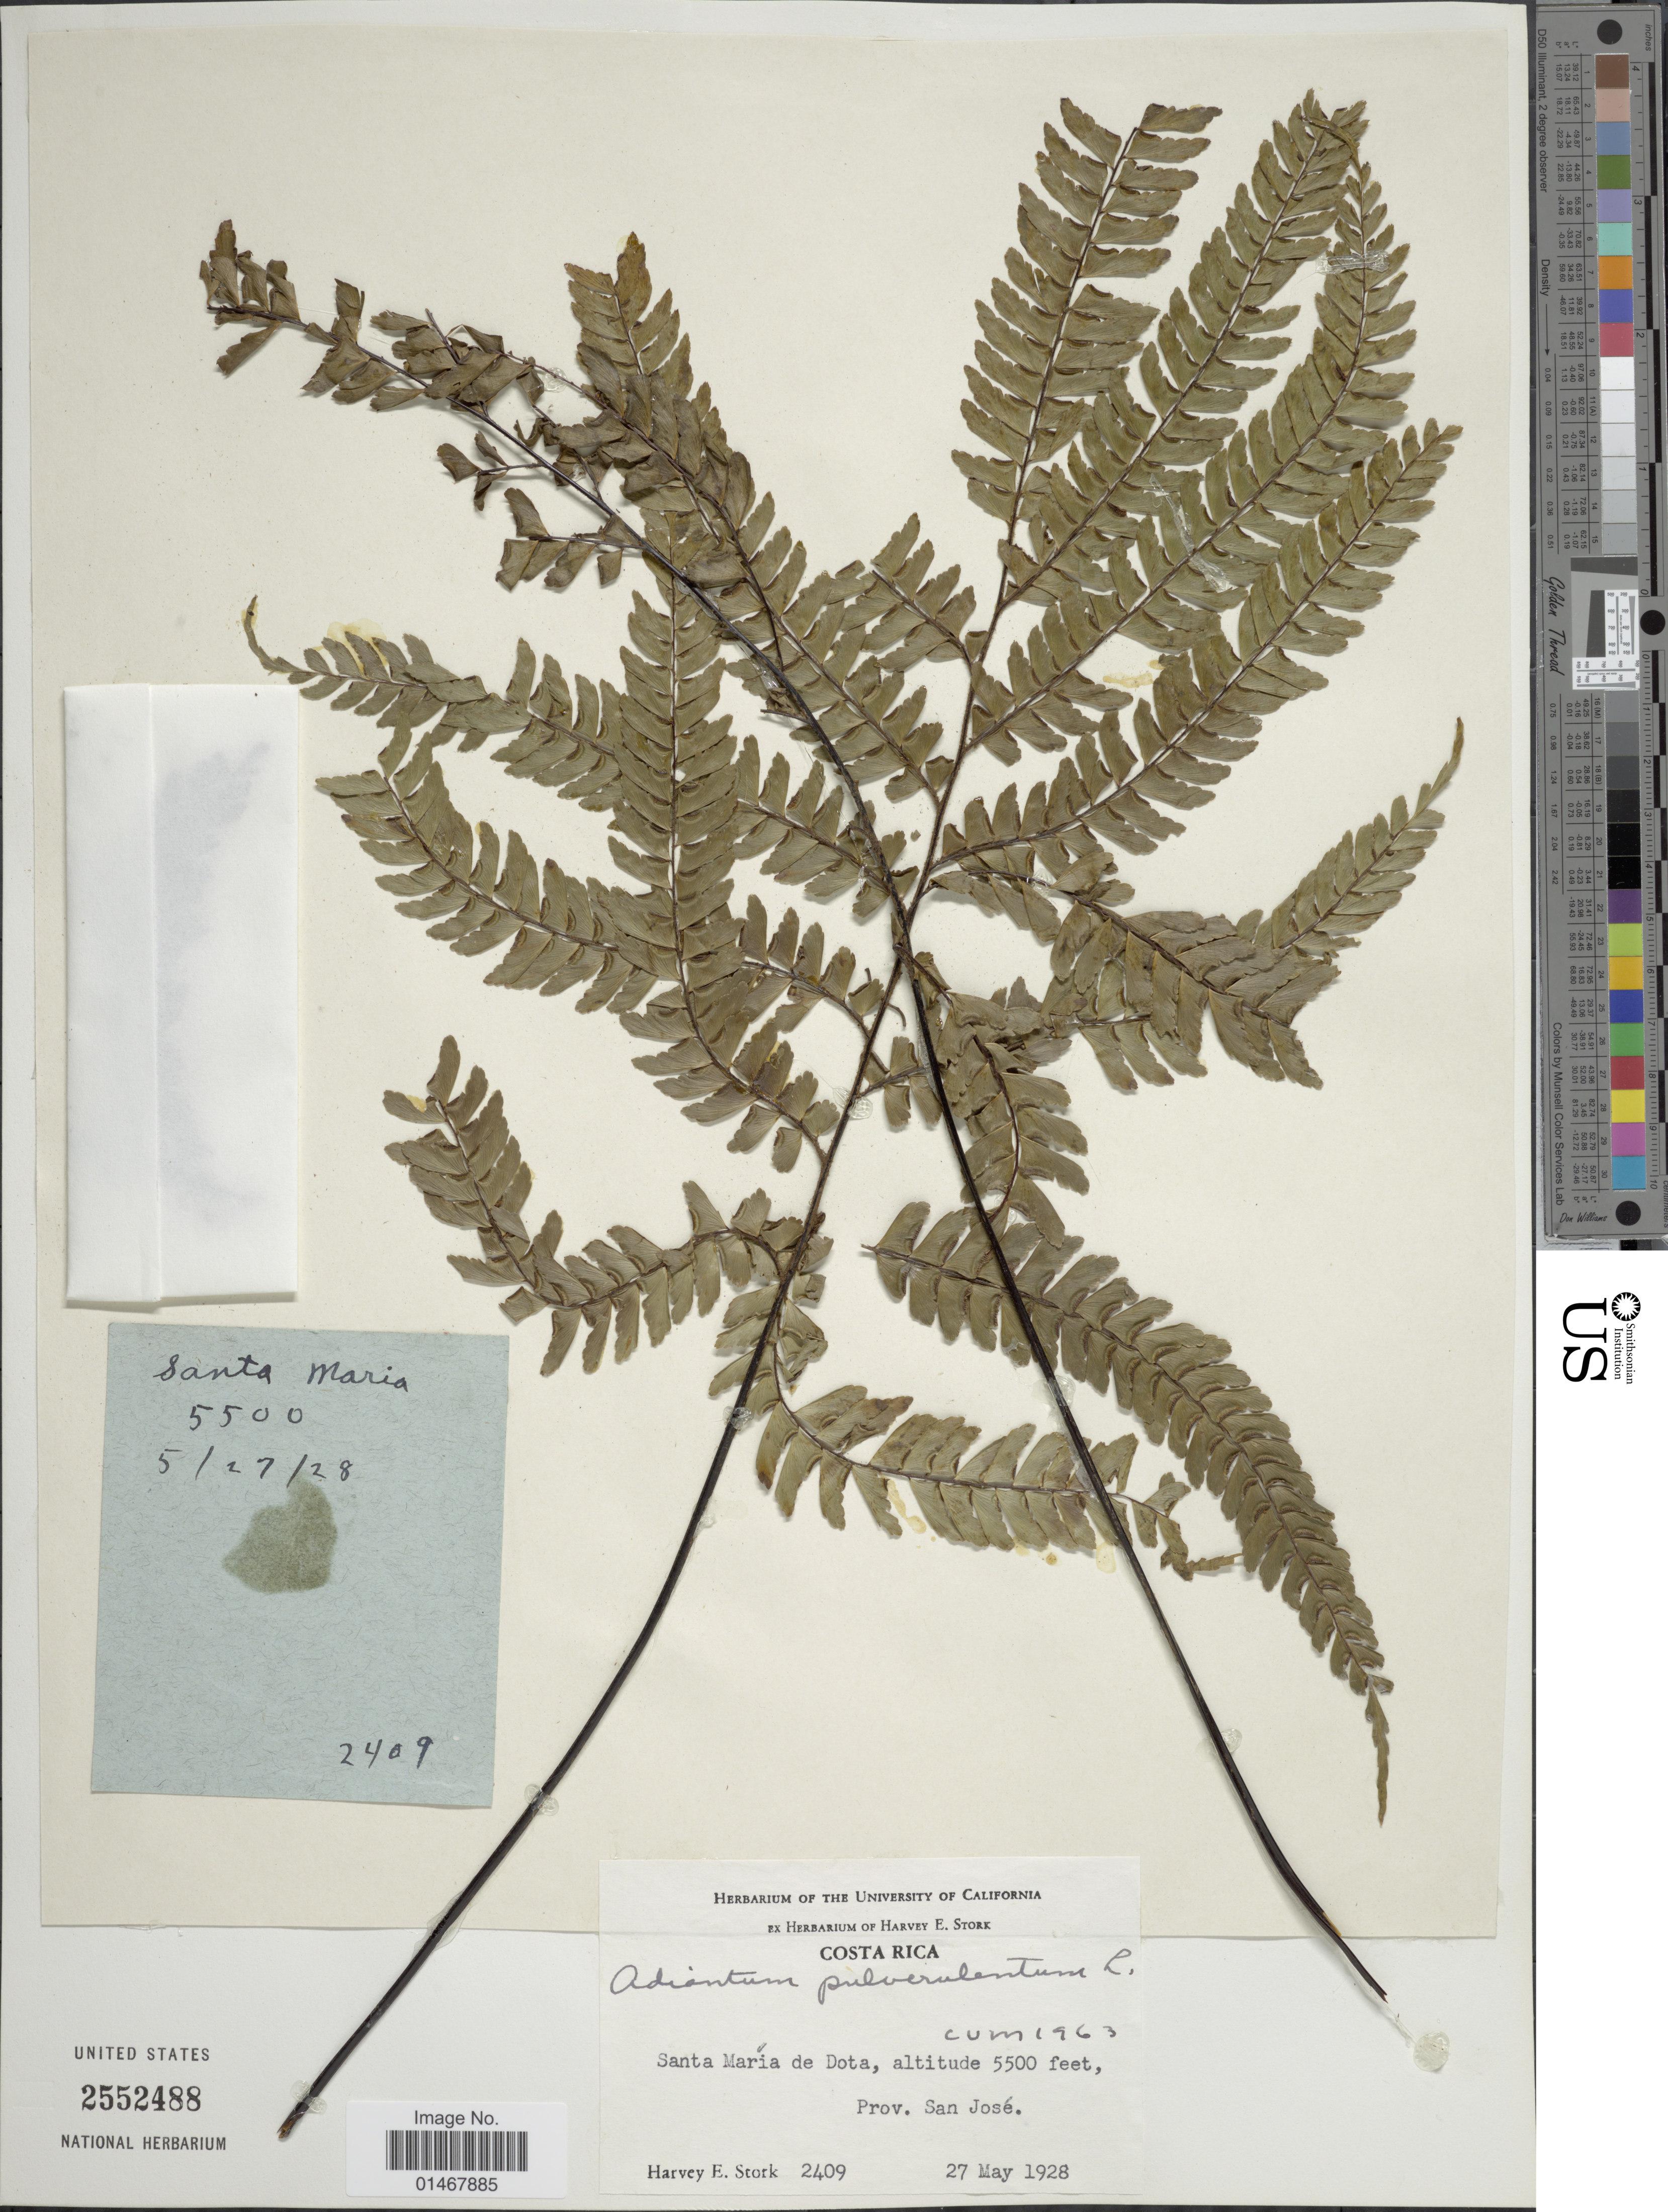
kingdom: Plantae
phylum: Tracheophyta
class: Polypodiopsida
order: Polypodiales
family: Pteridaceae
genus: Adiantum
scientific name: Adiantum pulverulentum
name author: L.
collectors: H. E. Stork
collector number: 2409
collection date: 1928-05-27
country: Costa Rica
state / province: San José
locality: Santa María de Dota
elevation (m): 1676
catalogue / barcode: US 2552488